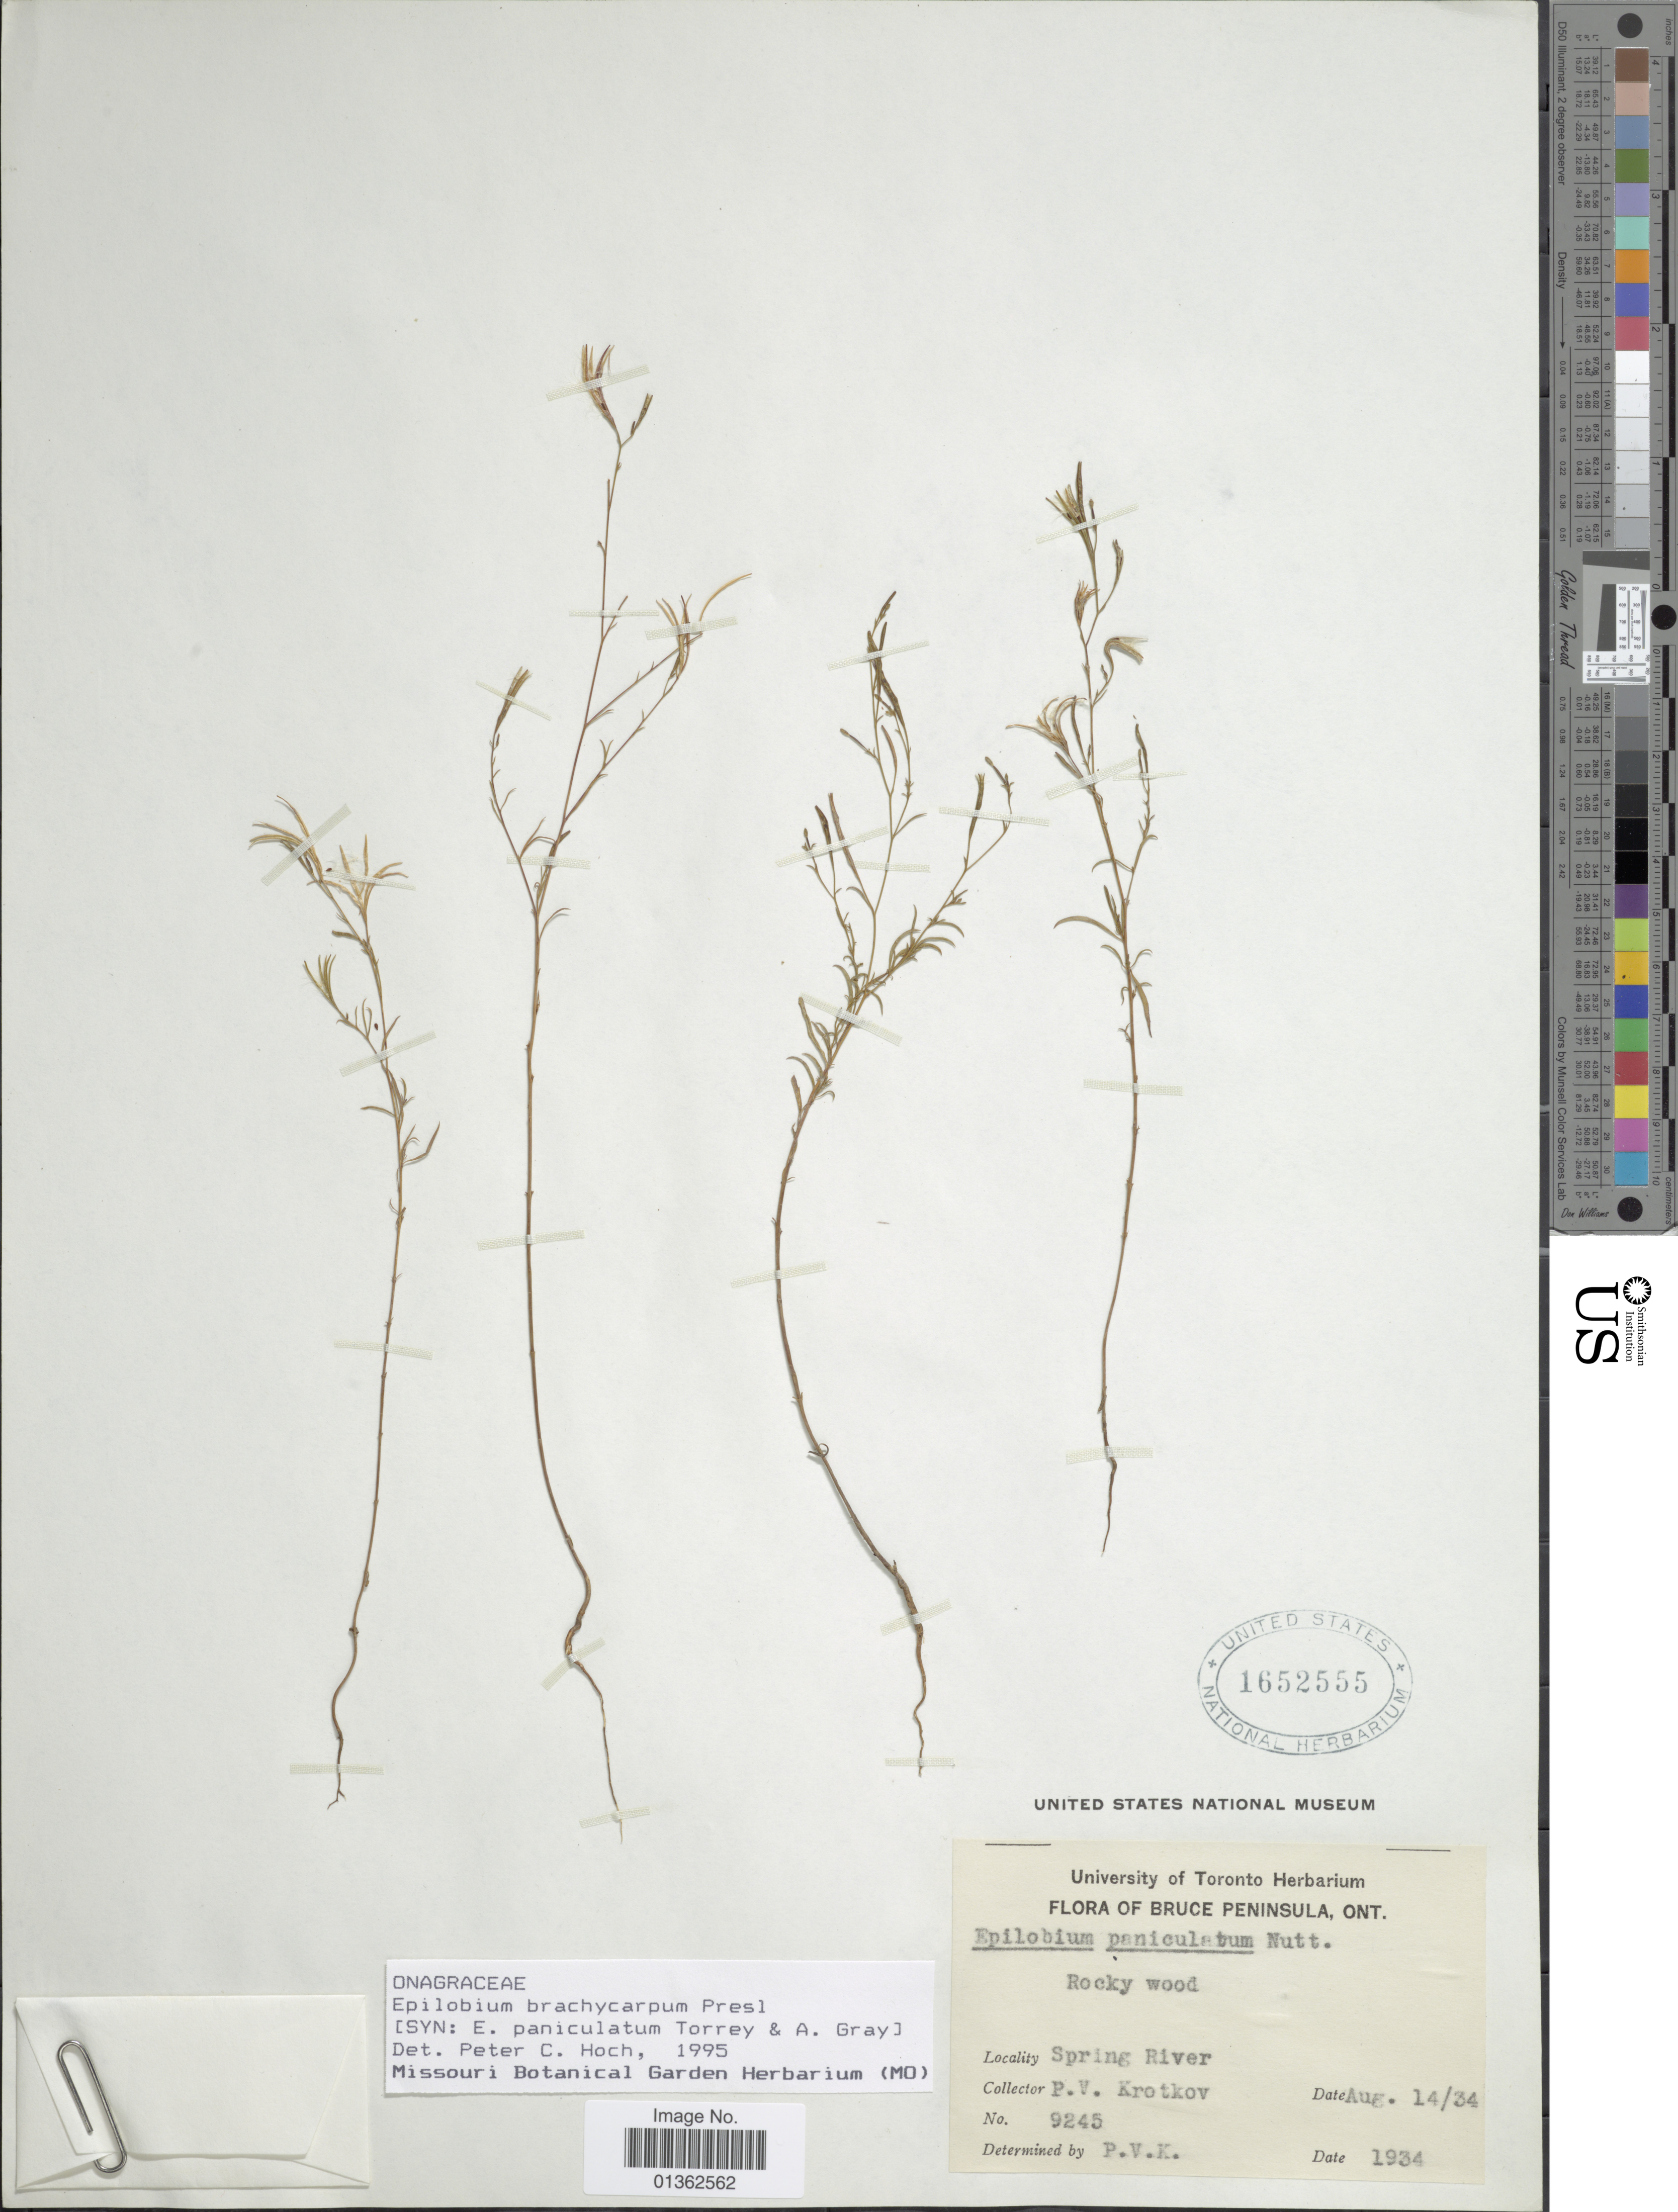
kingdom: Plantae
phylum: Tracheophyta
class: Magnoliopsida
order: Myrtales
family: Onagraceae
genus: Epilobium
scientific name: Epilobium brachycarpum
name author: C. Presl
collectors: P. V. Krotkov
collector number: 9245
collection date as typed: Transcribed d/m/y: 14/8/34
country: Canada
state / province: Ontario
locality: Bruce Peninsula. Spring River.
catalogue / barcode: US 1652555